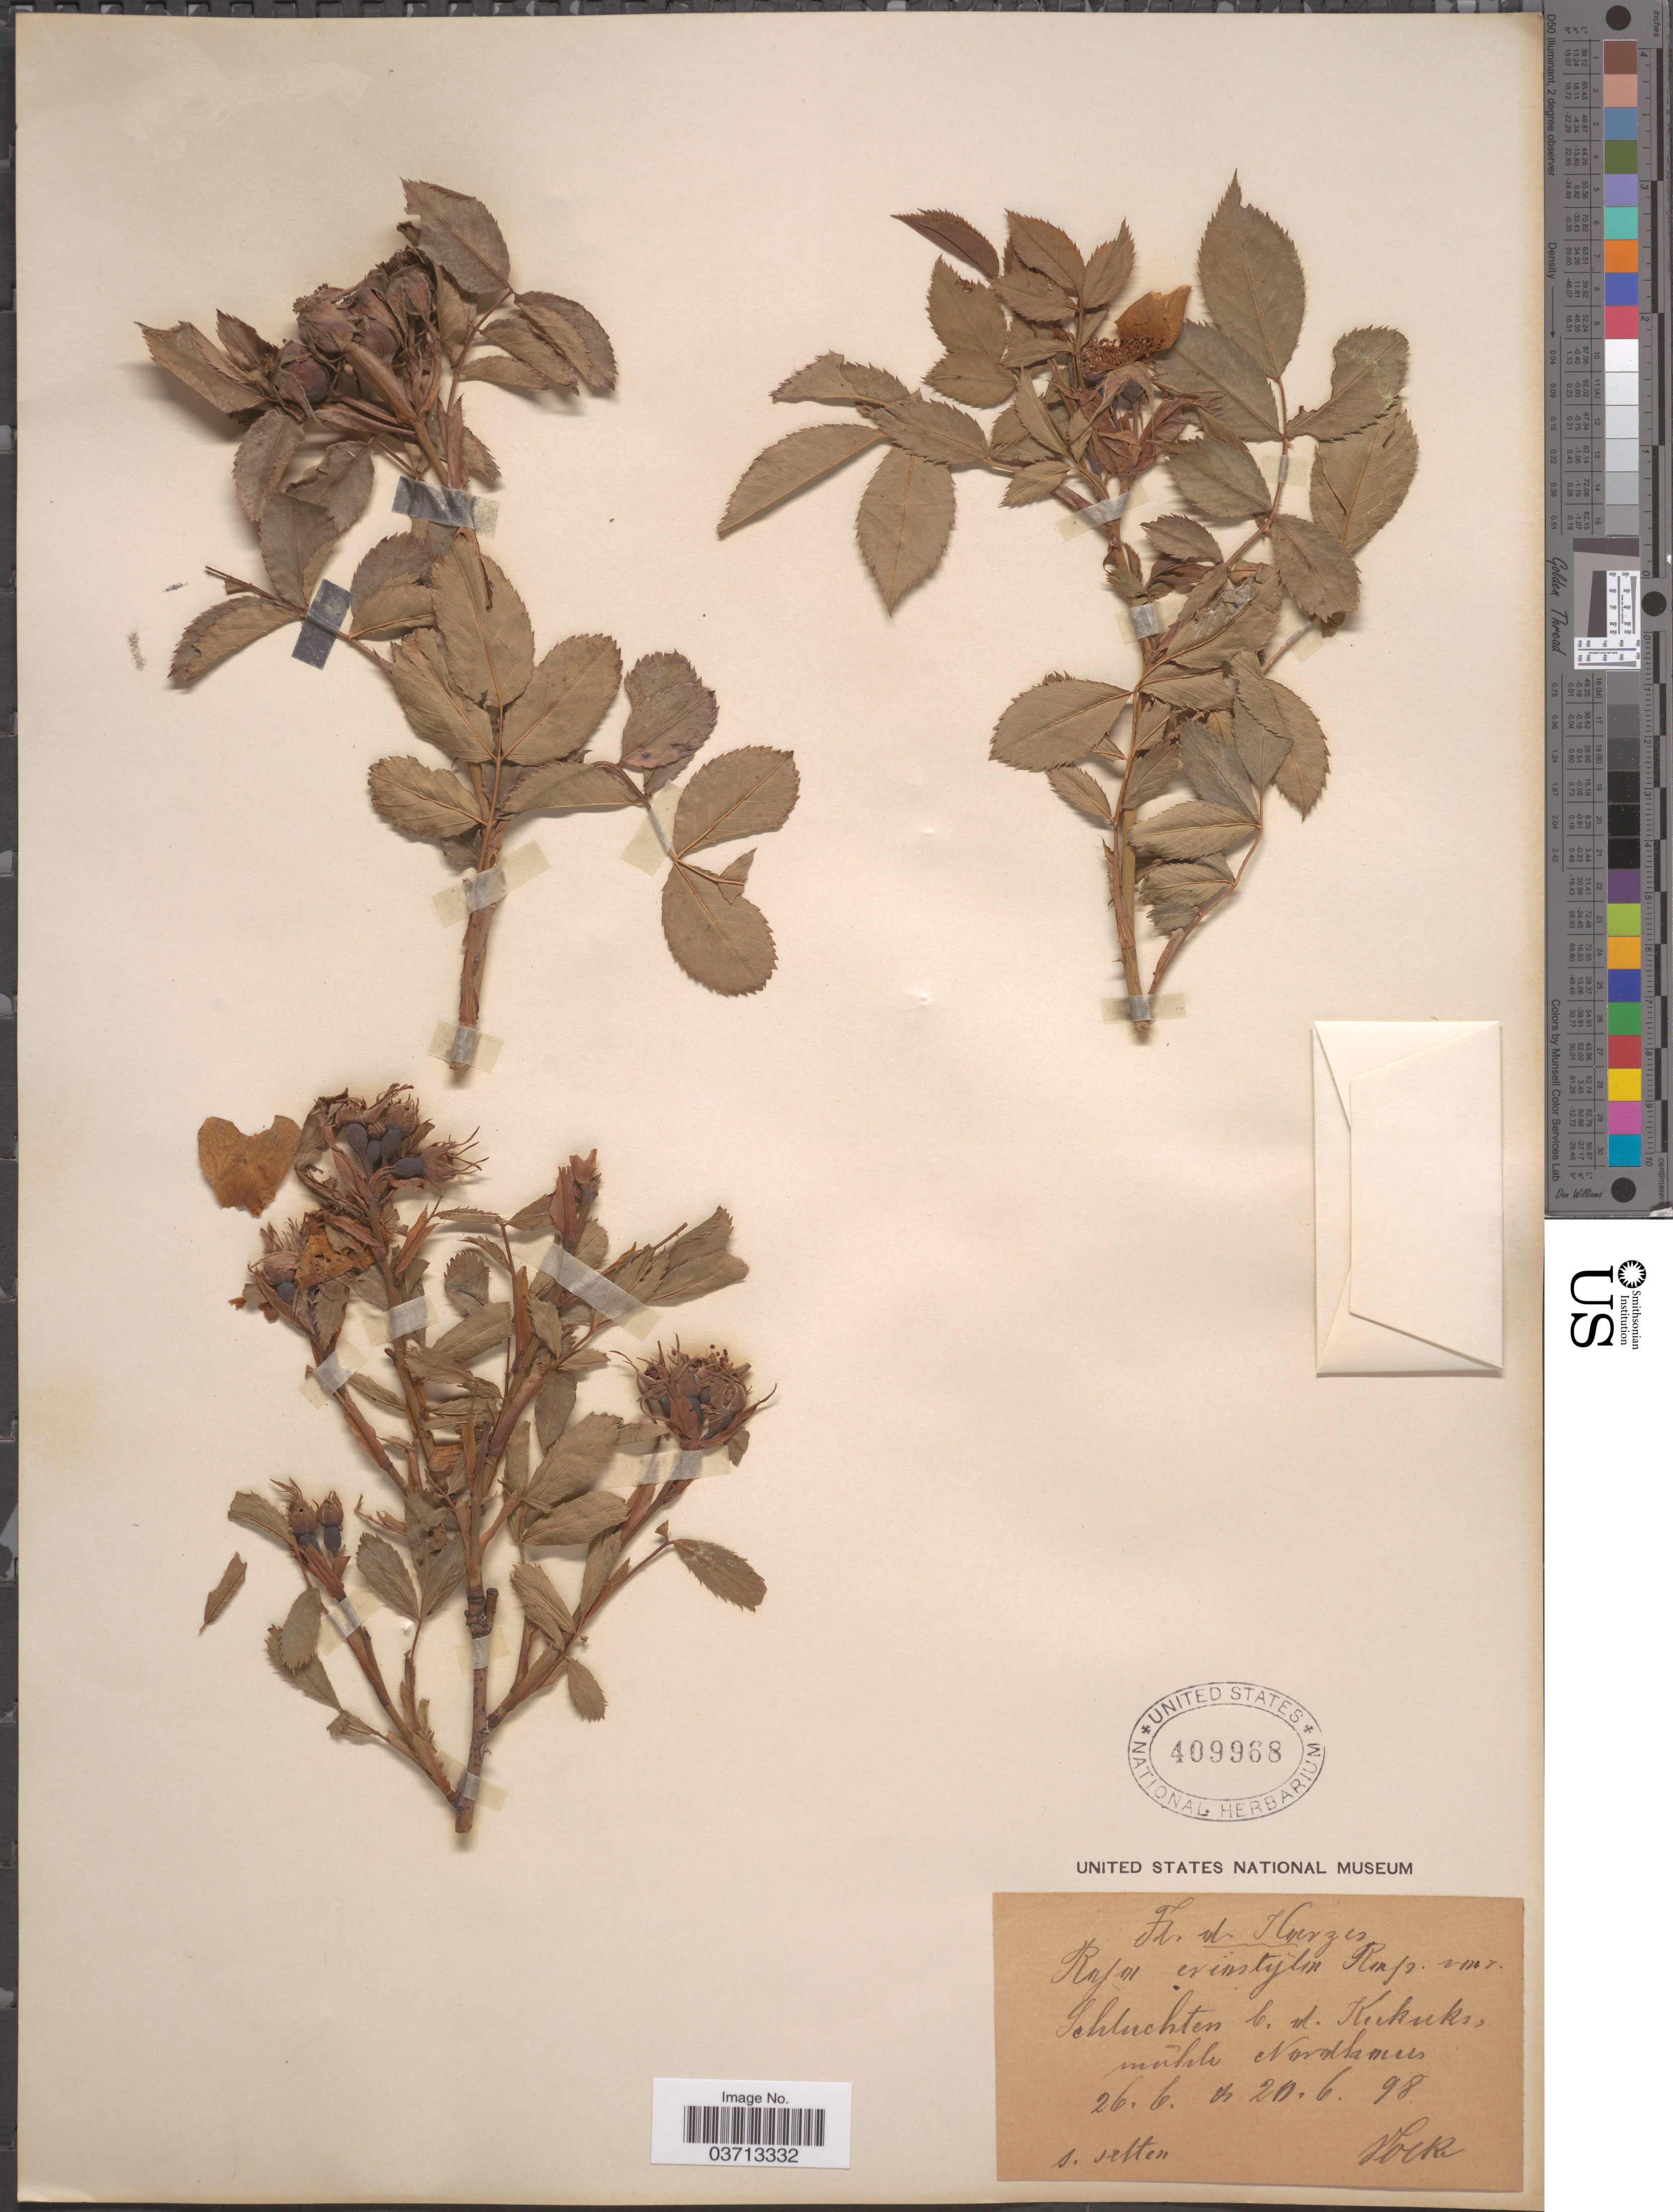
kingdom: Plantae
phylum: Tracheophyta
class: Magnoliopsida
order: Rosales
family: Rosaceae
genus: Rosa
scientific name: Rosa eriostyla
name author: Ripart & Déségl.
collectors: -. Vocke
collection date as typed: Transcribed d/m/y: 20/6/98 to 26/6/98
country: Germany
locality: Huerzes. Schluchten c.d. Kukuks, muhle Nordhmus. [interpreted]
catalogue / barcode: US 409968